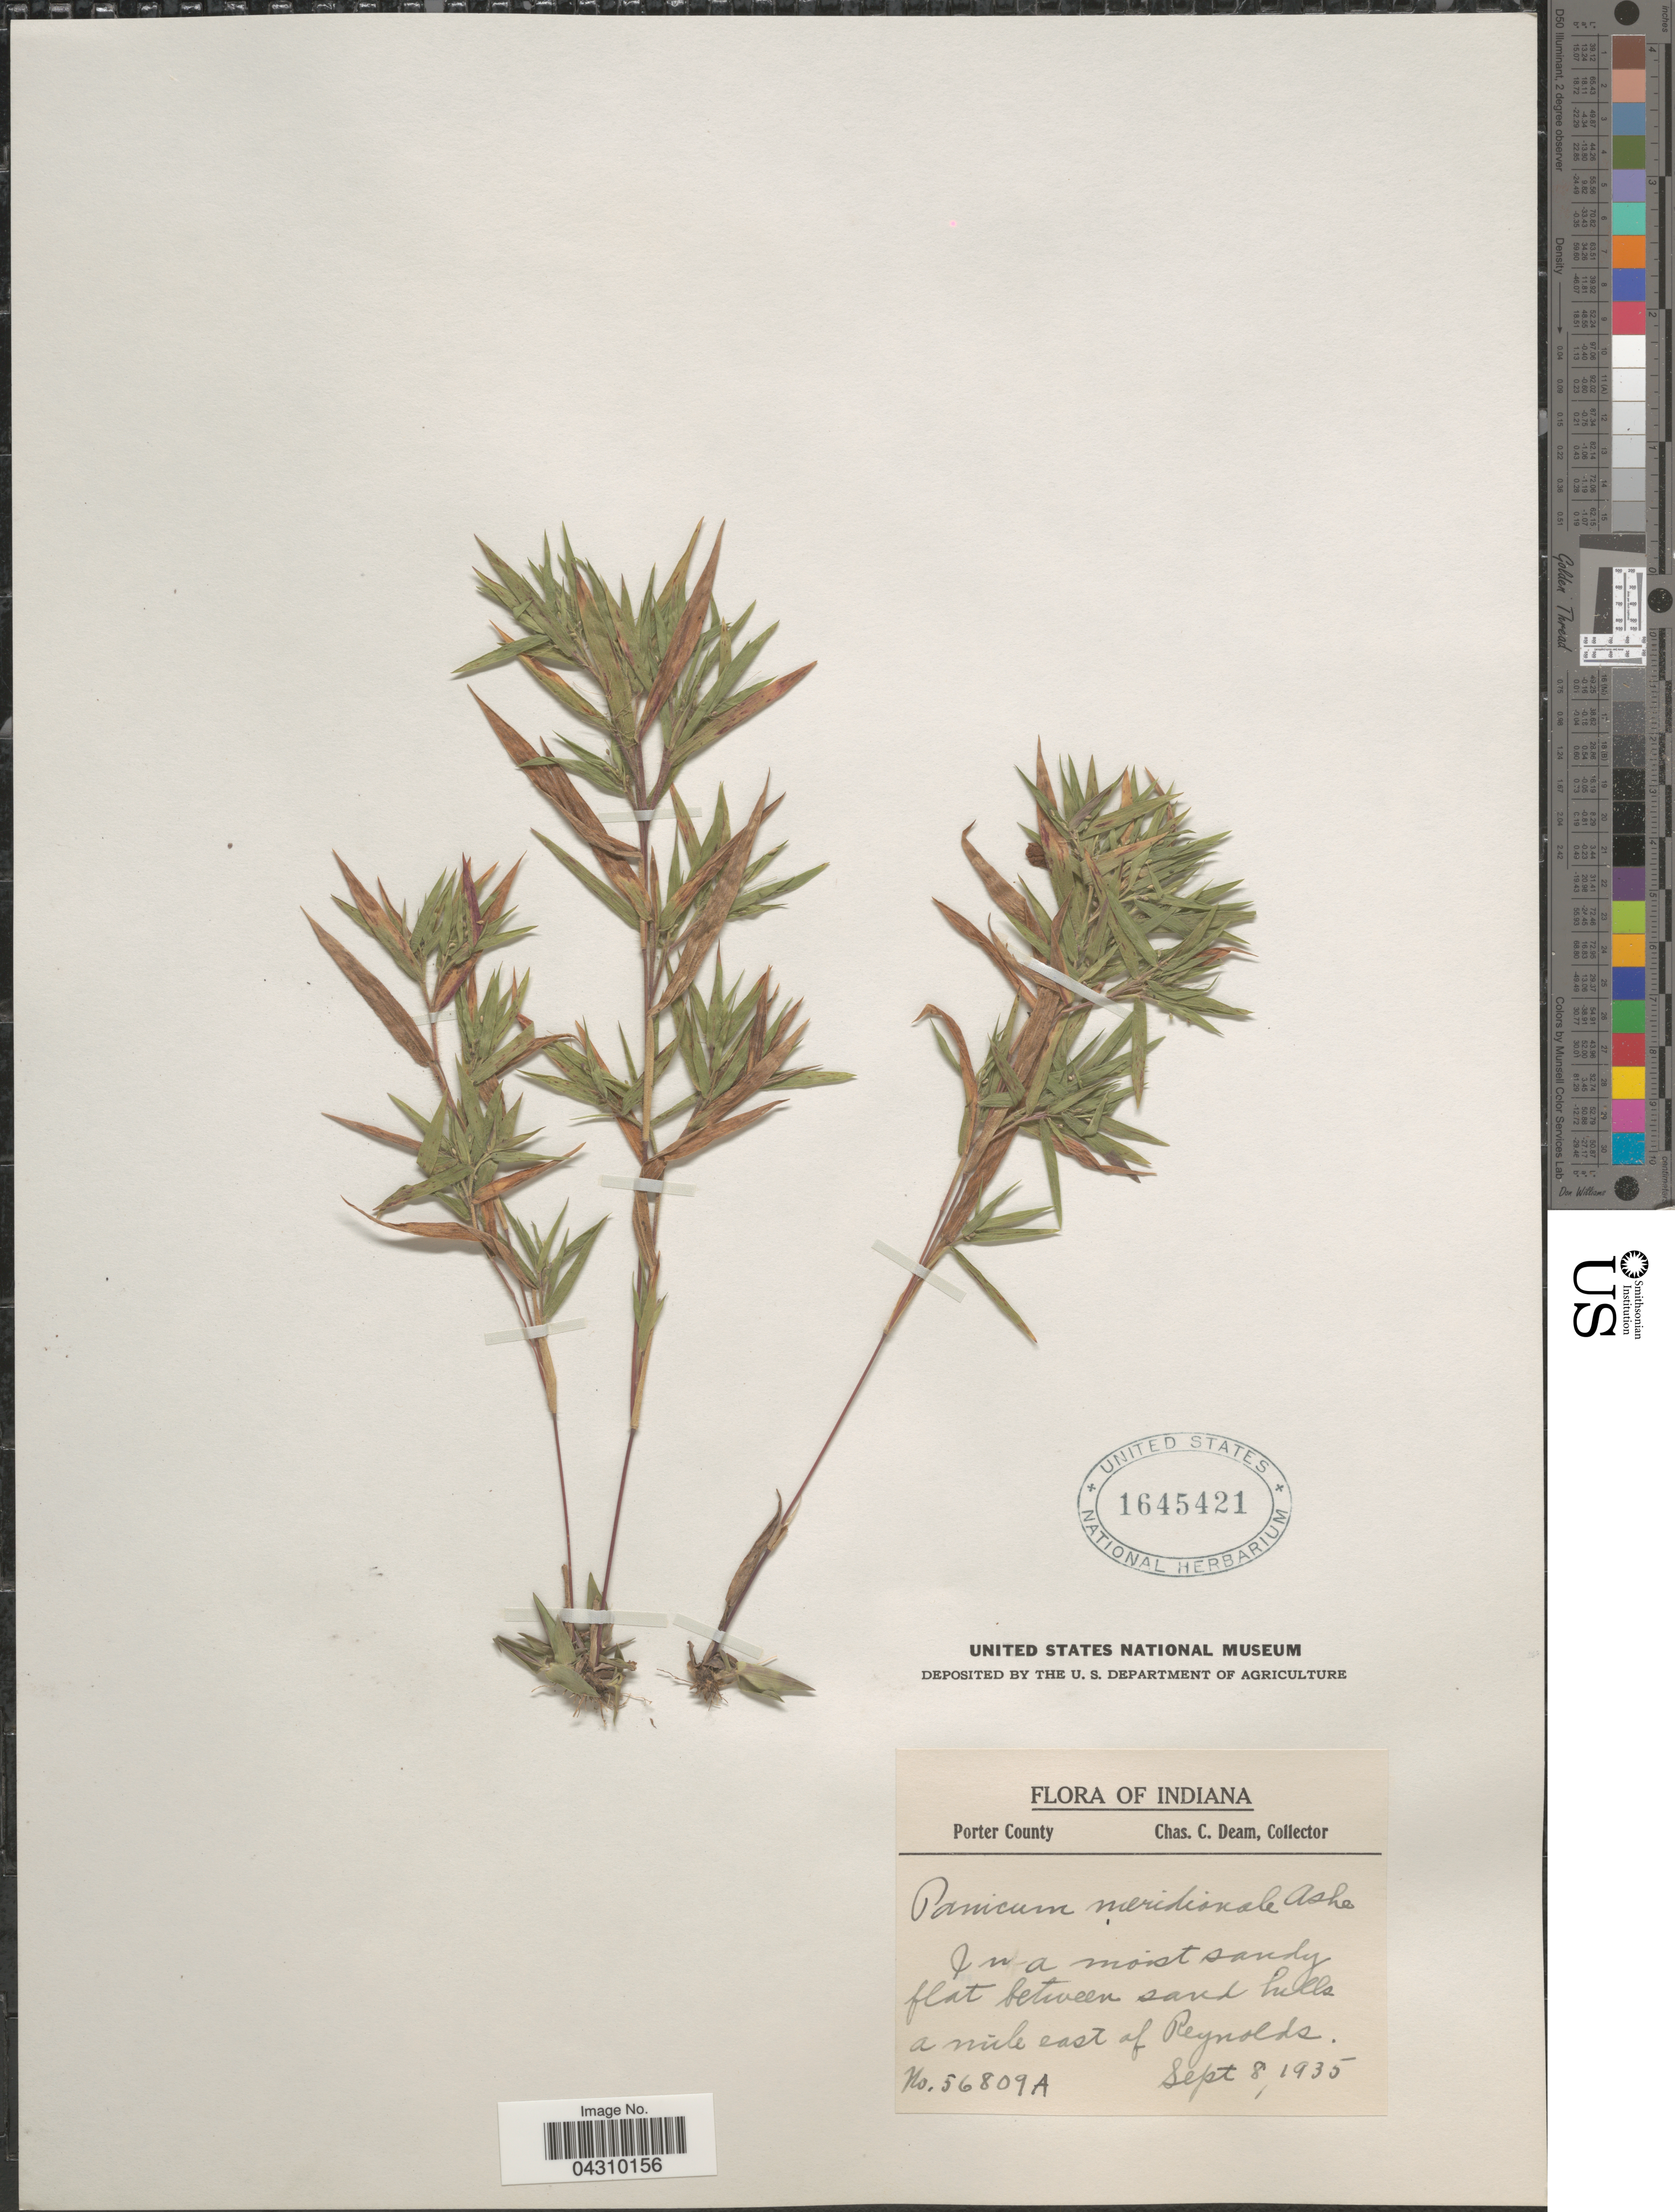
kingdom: Plantae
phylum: Tracheophyta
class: Liliopsida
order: Poales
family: Poaceae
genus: Dichanthelium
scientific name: Dichanthelium acuminatum var. acuminatum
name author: (Sw.) Gould & C.A. Clark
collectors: C. Deam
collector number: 56809A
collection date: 1935-09-08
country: United States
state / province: Indiana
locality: Porter County. In a moist sandy flat between sand hills a mile east of Reynolds.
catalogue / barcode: US 1645421